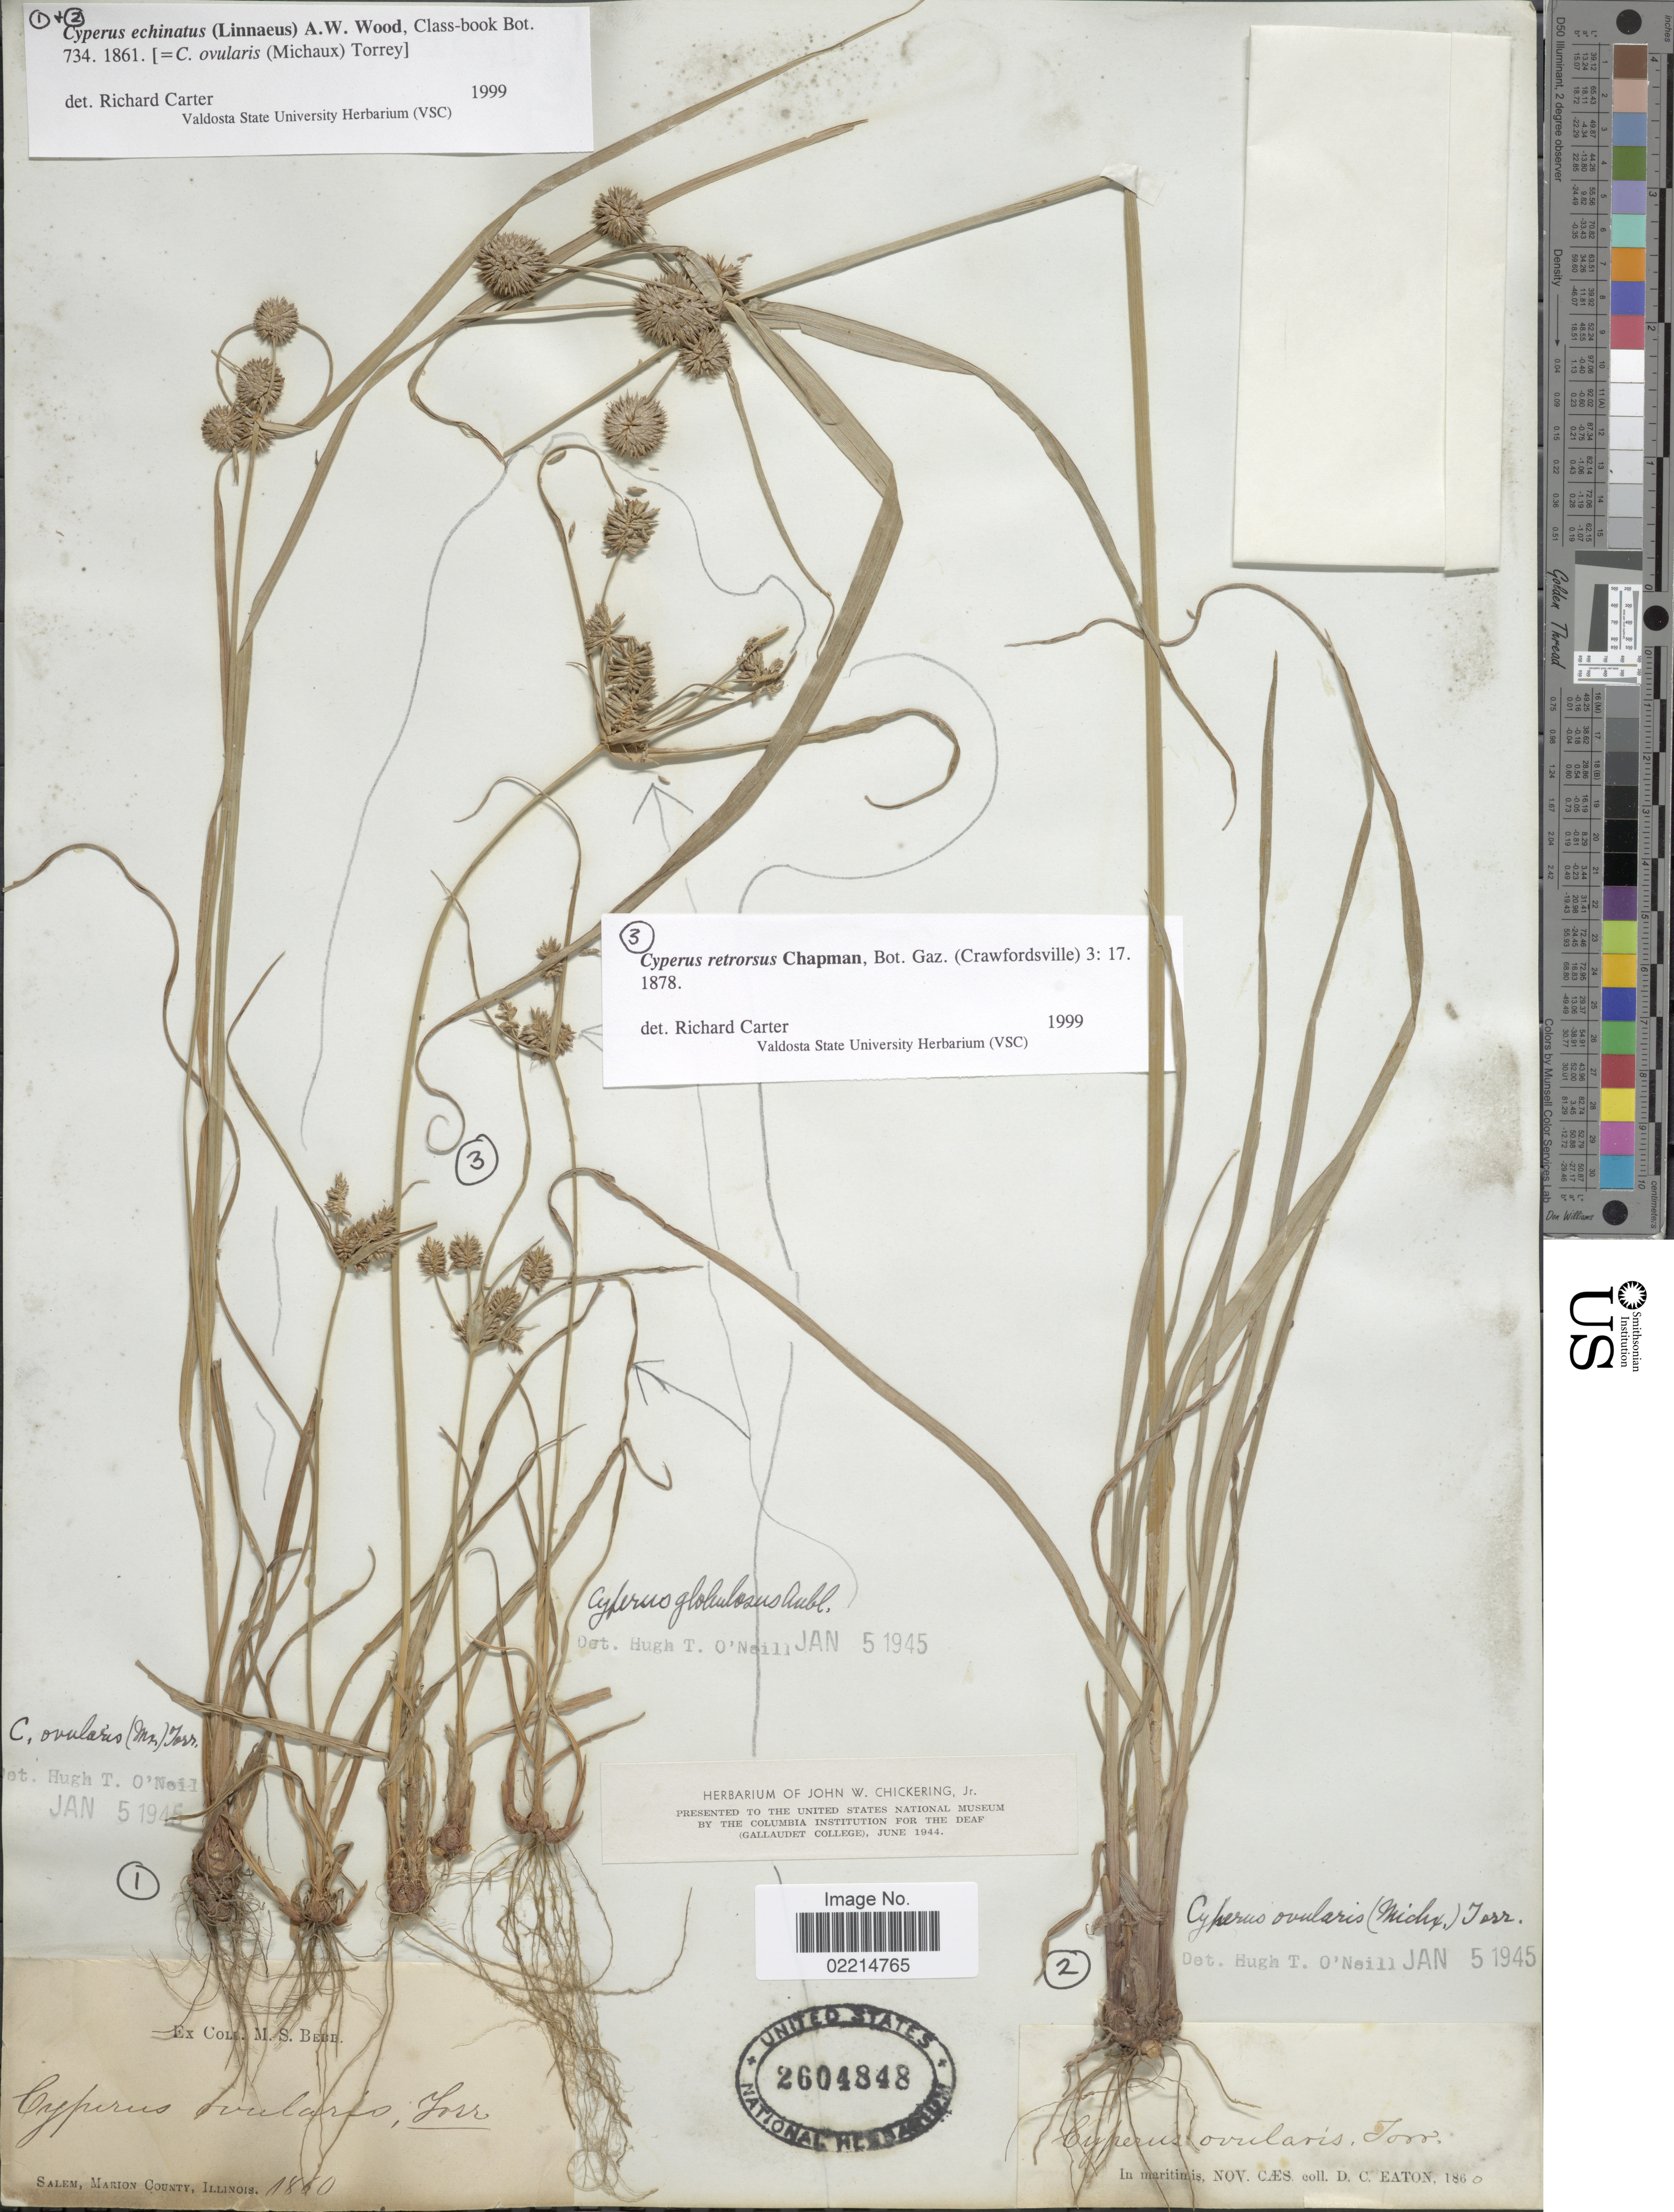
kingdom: Plantae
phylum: Tracheophyta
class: Liliopsida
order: Poales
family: Cyperaceae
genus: Cyperus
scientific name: Cyperus echinatus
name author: (L.) Alph. Wood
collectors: M. Bebb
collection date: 1860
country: United States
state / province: Illinois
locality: Salem, Marion County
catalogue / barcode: US 2604848